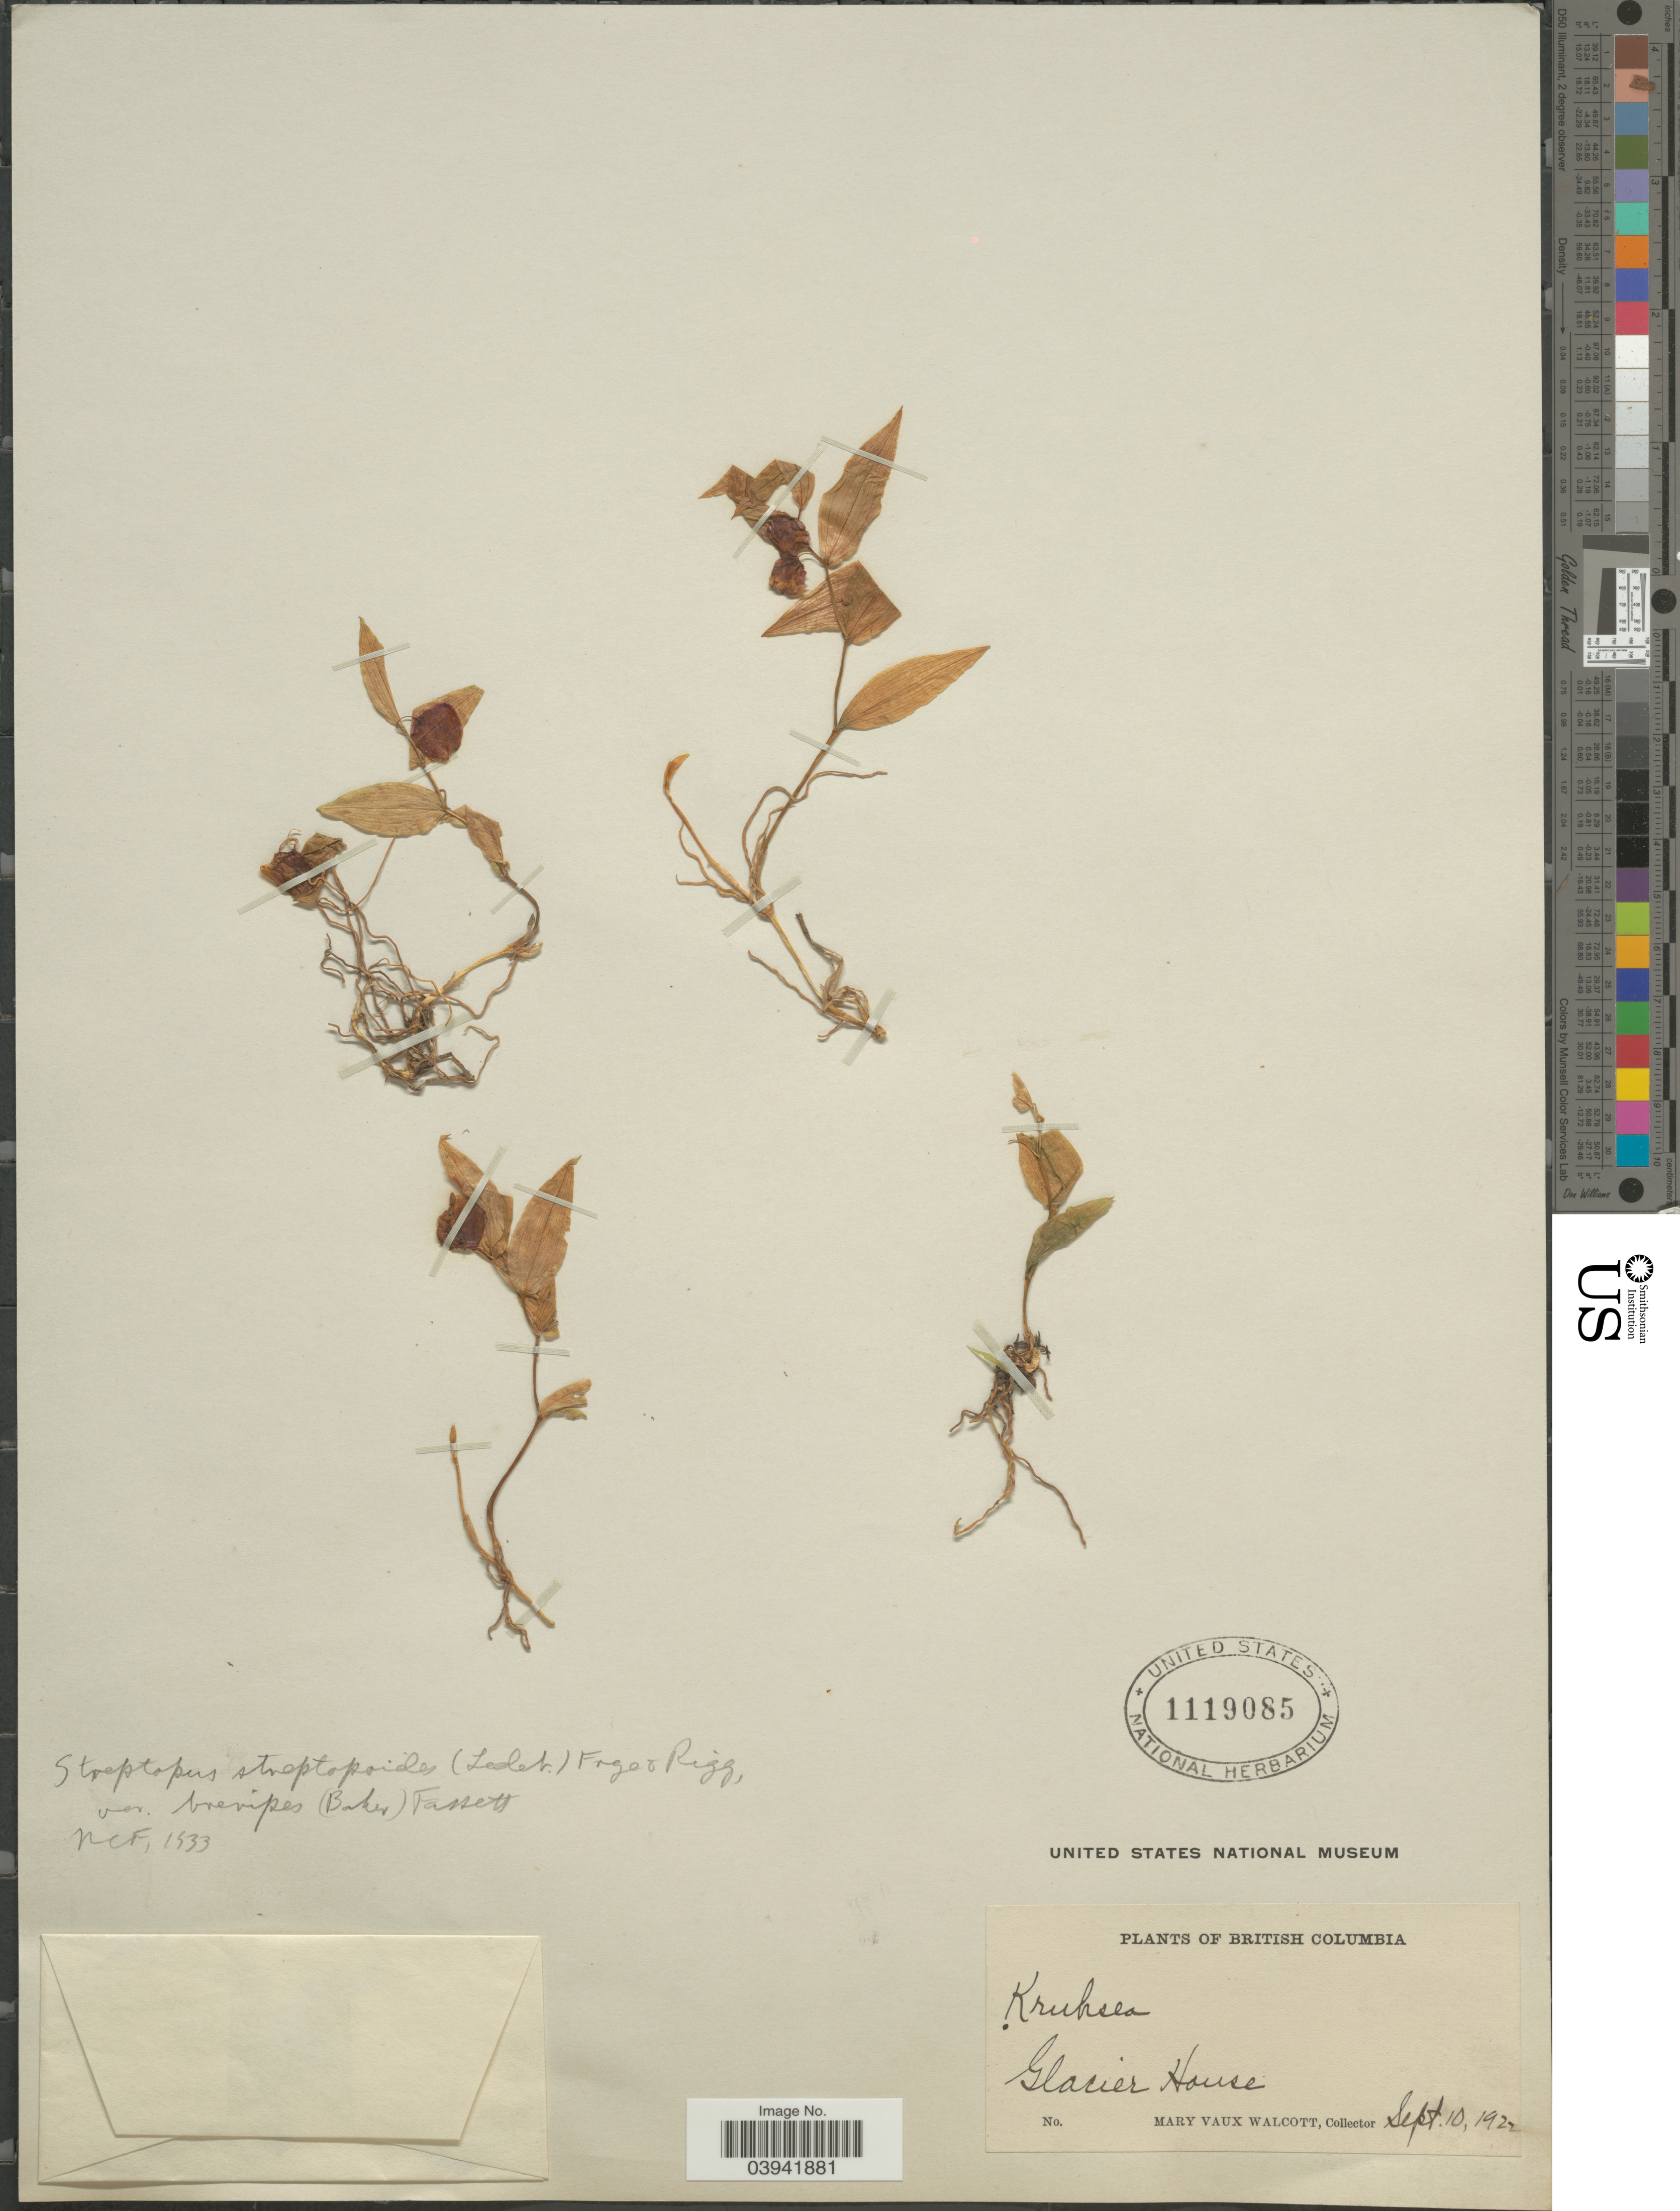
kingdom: Plantae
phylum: Tracheophyta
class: Liliopsida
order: Liliales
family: Liliaceae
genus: Streptopus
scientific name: Streptopus streptopoides var. brevipes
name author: (Baker) Fassett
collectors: M. Walcott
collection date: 1922-09-10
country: Canada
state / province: British Columbia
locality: Glacier House.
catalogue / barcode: US 1119085